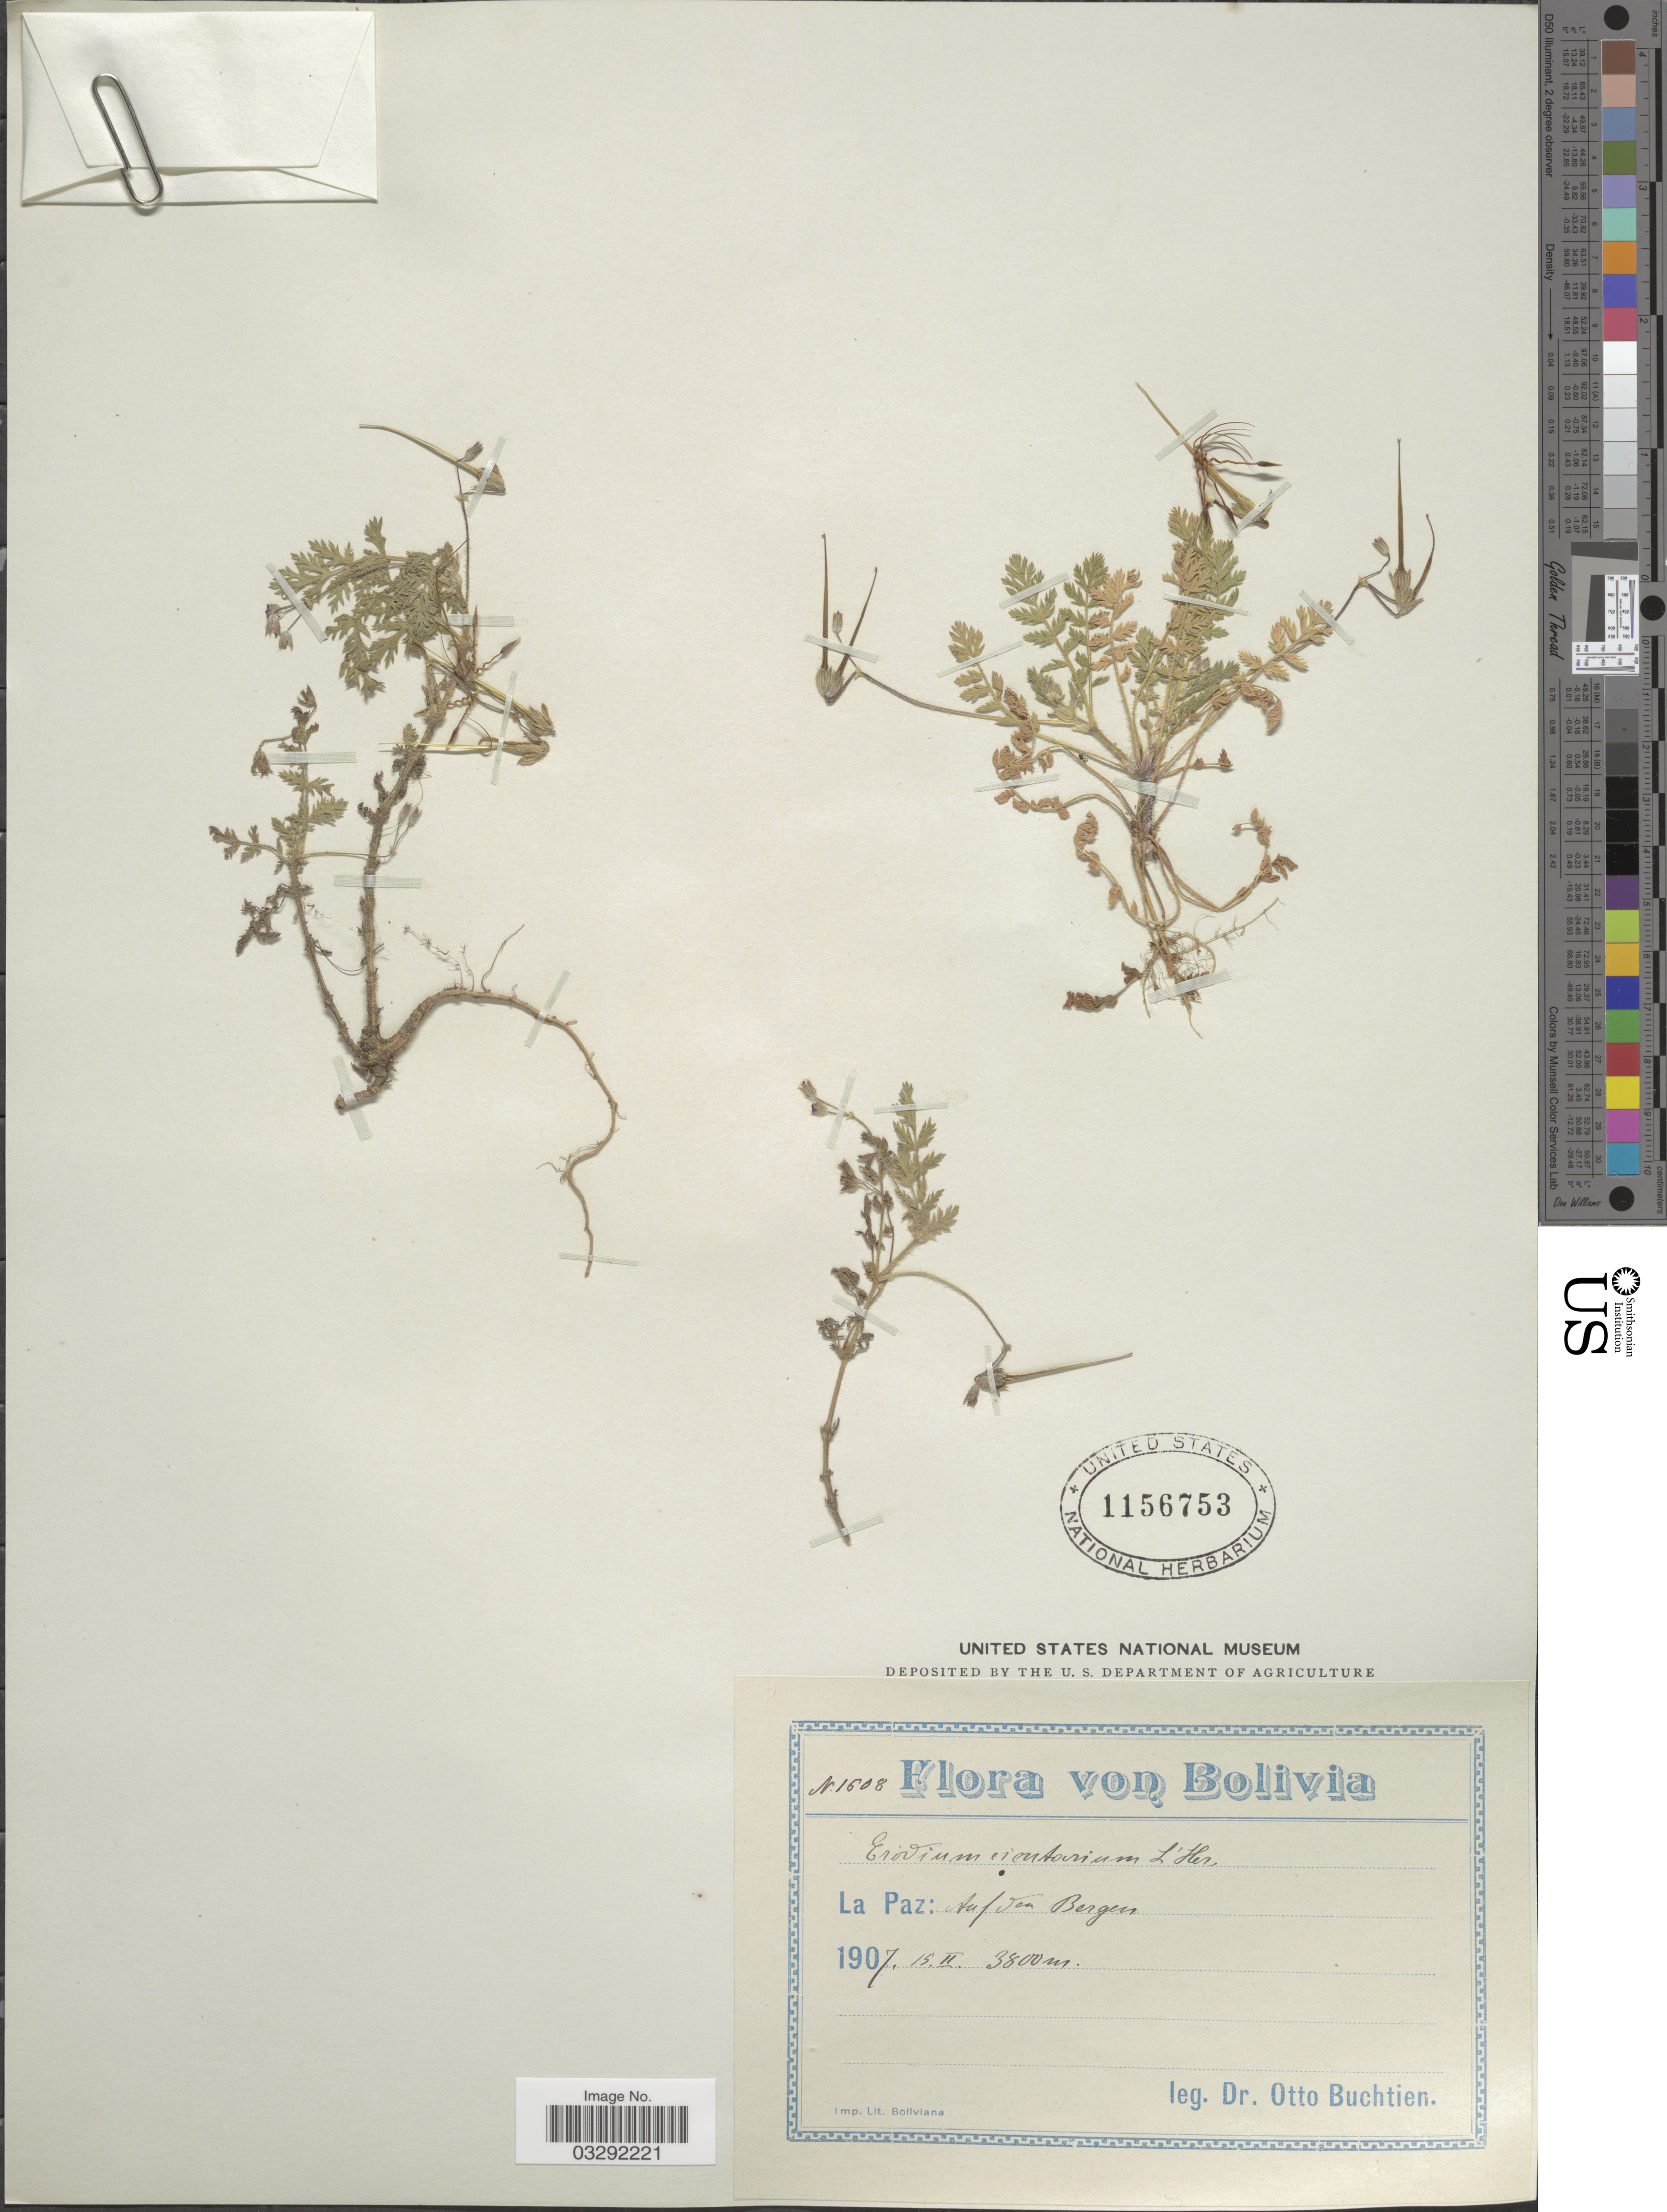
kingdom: Plantae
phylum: Tracheophyta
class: Magnoliopsida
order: Geraniales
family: Geraniaceae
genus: Erodium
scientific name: Erodium cicutarium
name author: (L.) L'Hér.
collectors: O. Buchtien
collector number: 1608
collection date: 1907-02-15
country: Bolivia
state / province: La Paz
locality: Auf von Bergen.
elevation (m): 3800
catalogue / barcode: US 1156753